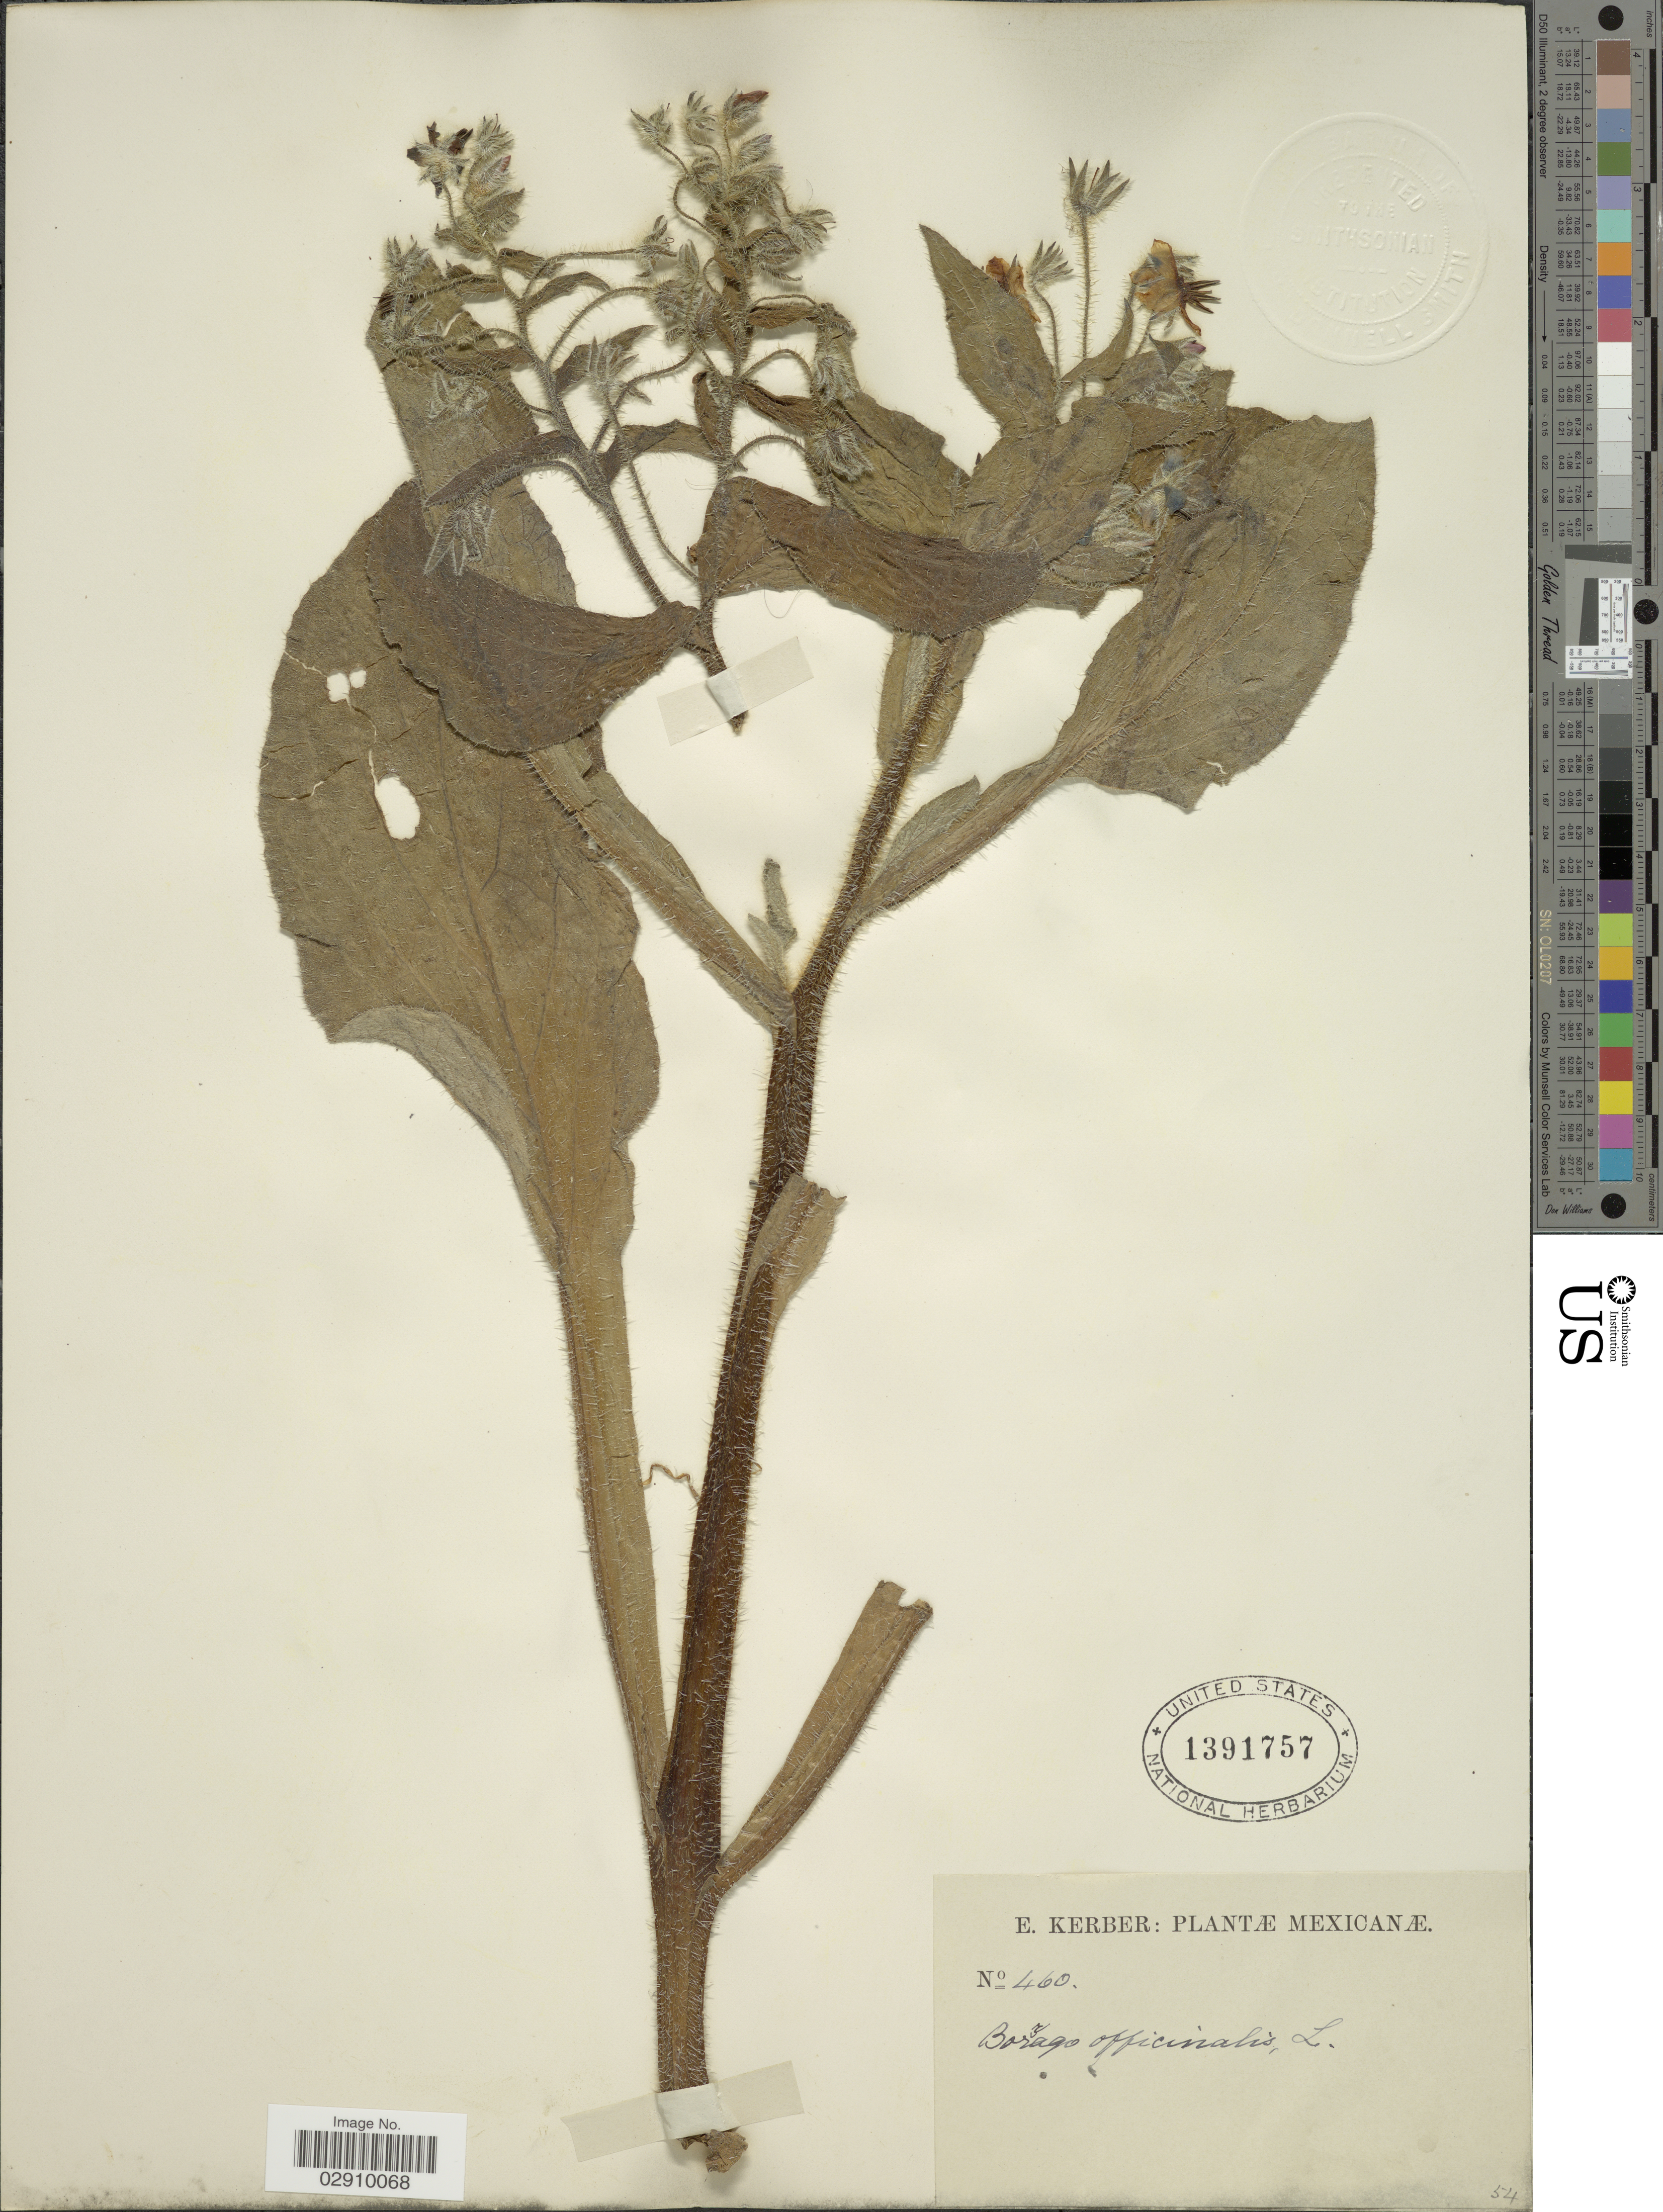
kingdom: Plantae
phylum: Tracheophyta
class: Magnoliopsida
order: Boraginales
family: Boraginaceae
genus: Borago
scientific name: Borago officinalis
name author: L.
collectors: E. Kerber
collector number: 460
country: Mexico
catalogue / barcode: US 1391757